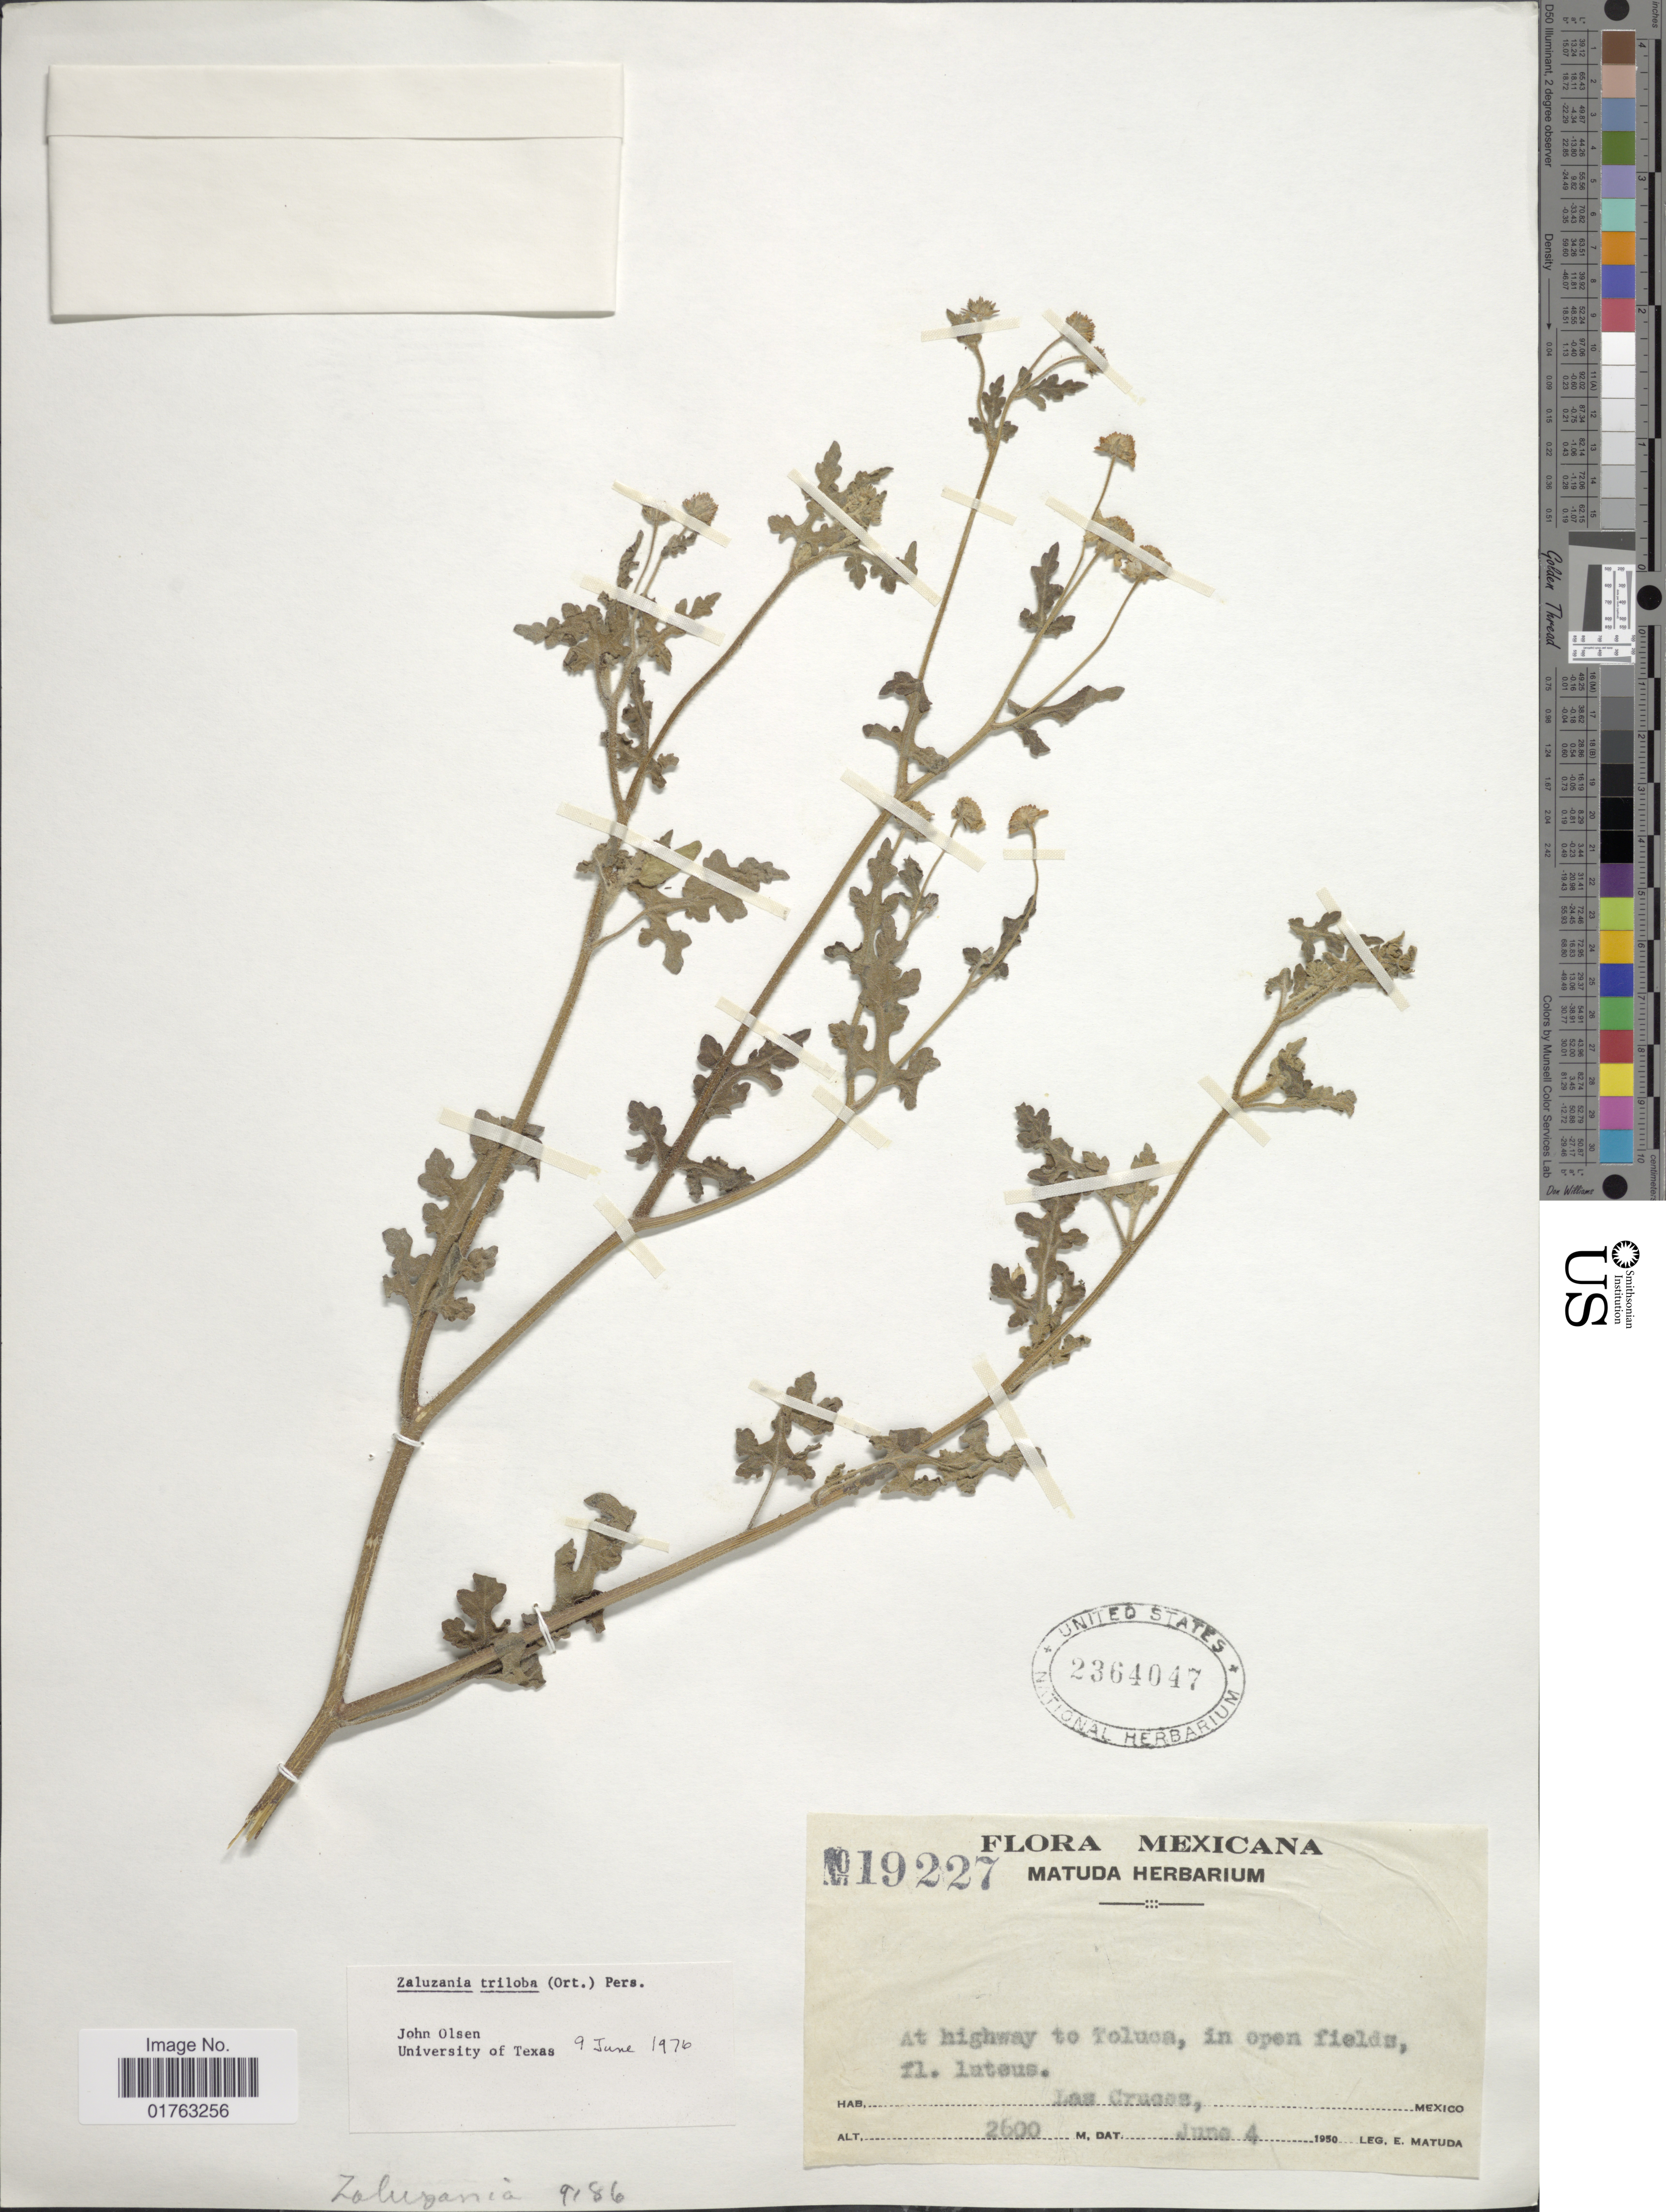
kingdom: Plantae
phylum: Tracheophyta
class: Magnoliopsida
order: Asterales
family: Asteraceae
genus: Zaluzania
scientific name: Zaluzania triloba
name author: (Ortega) Pers.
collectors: E. Matuda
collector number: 19227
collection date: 1950-06-04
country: Mexico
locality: Las Cruces. At Highway to Toluca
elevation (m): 2600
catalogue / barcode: US 2364047